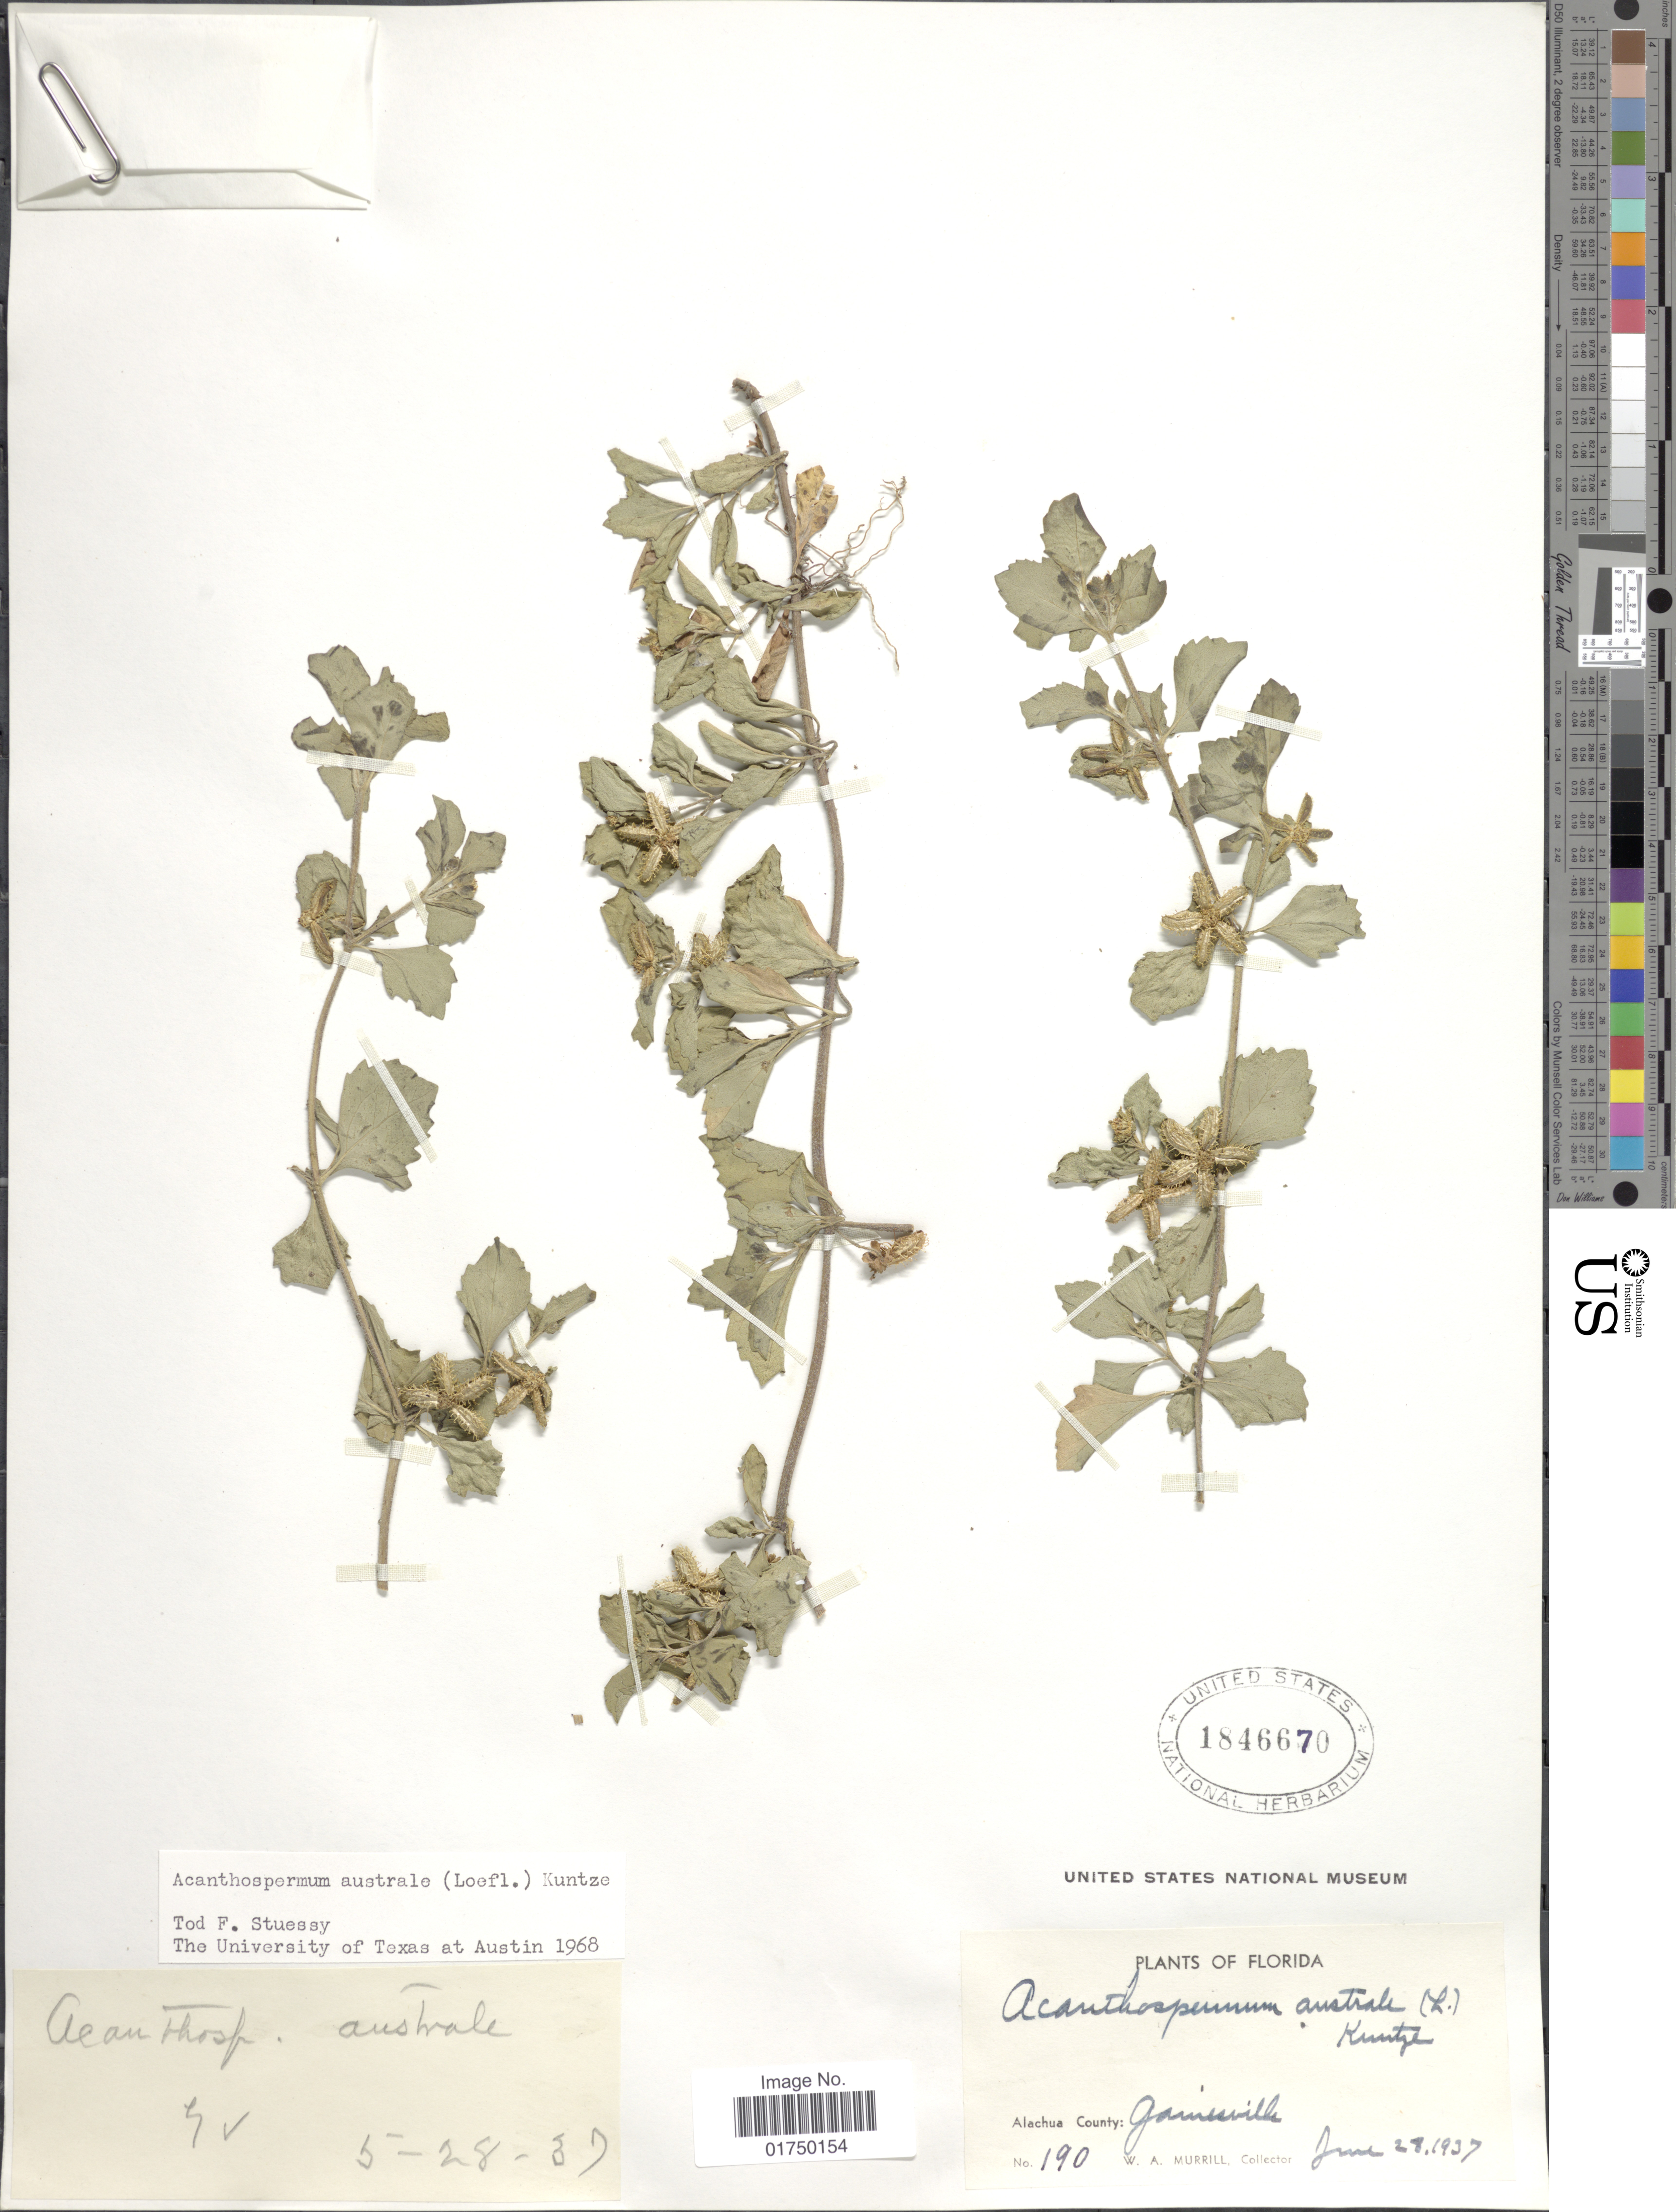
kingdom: Plantae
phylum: Tracheophyta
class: Magnoliopsida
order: Asterales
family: Asteraceae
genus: Acanthospermum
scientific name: Acanthospermum australe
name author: (Loefl.) Kuntze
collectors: W. A. Murrill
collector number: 190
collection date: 1937-06-28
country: United States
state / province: Florida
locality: Alachua County: Gainesville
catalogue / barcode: US 1846670